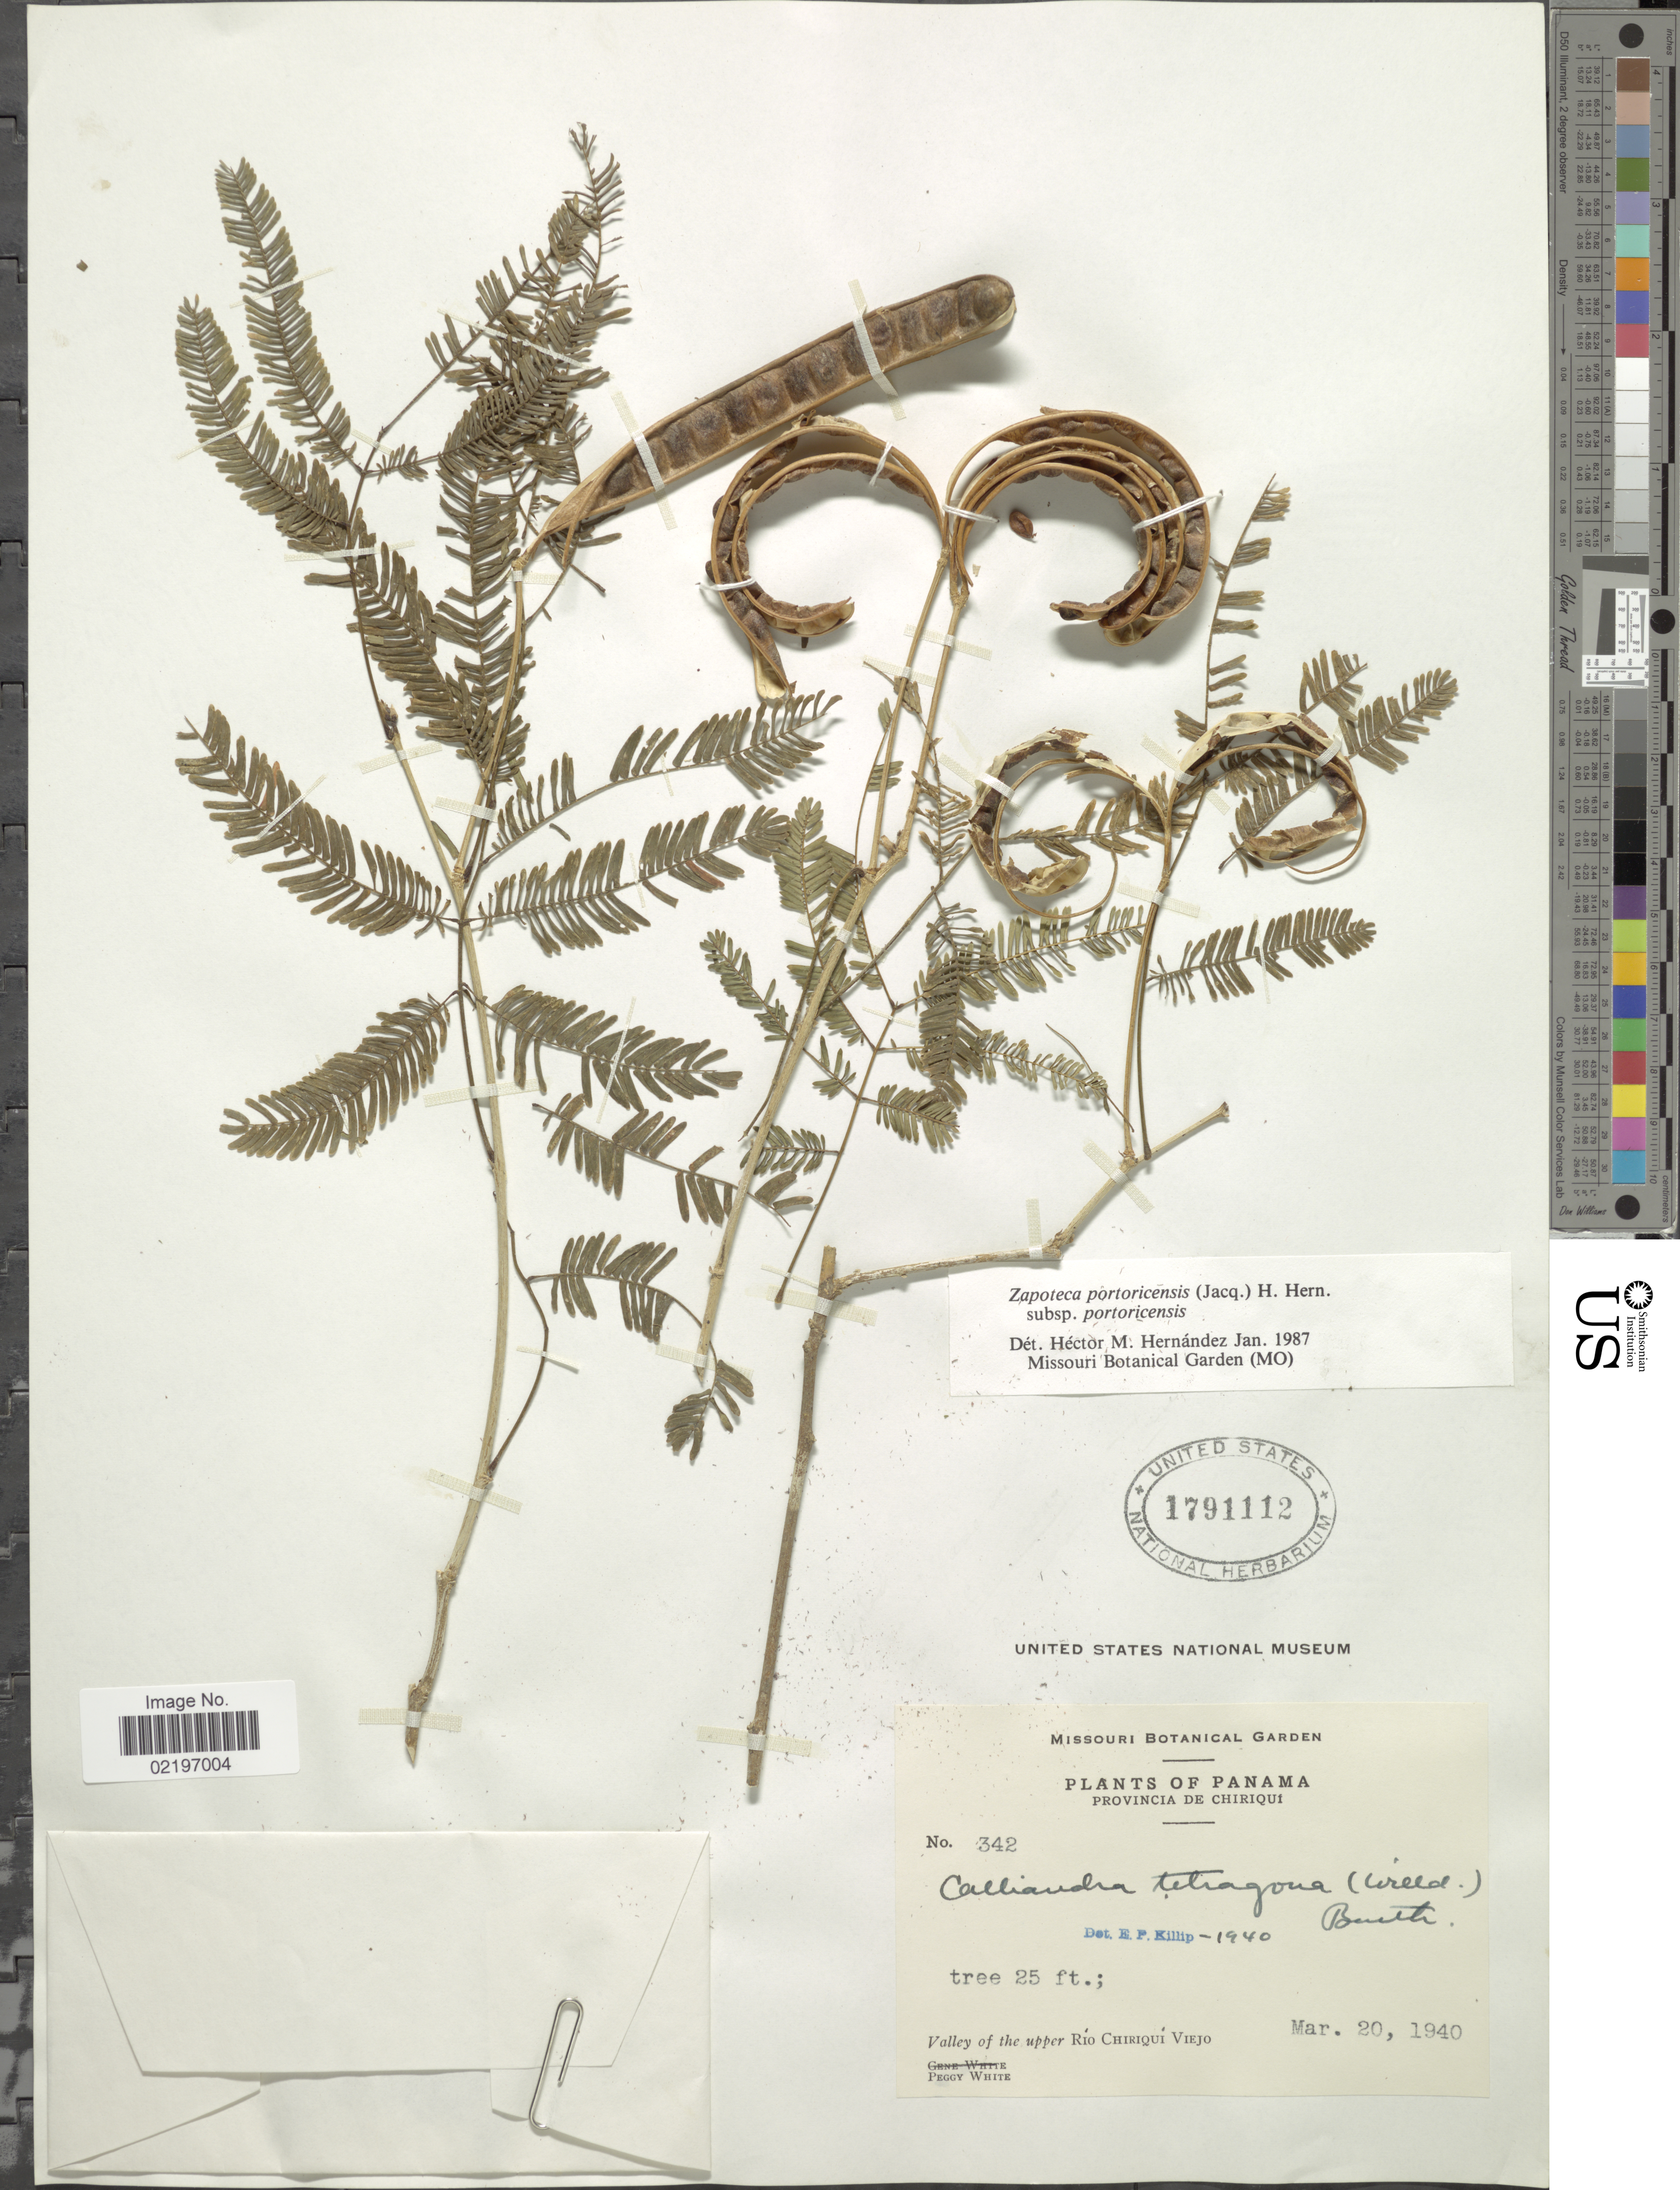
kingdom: Plantae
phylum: Tracheophyta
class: Magnoliopsida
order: Fabales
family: Fabaceae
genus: Zapoteca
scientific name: Zapoteca portoricensis subsp. portoricensis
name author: (Jacq.) H.M. Hern.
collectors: P. White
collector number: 342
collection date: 1940-03-20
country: Panama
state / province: Chiriqui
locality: Valley of the upper Rio Chiriqui Viejo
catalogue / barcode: US 1791112